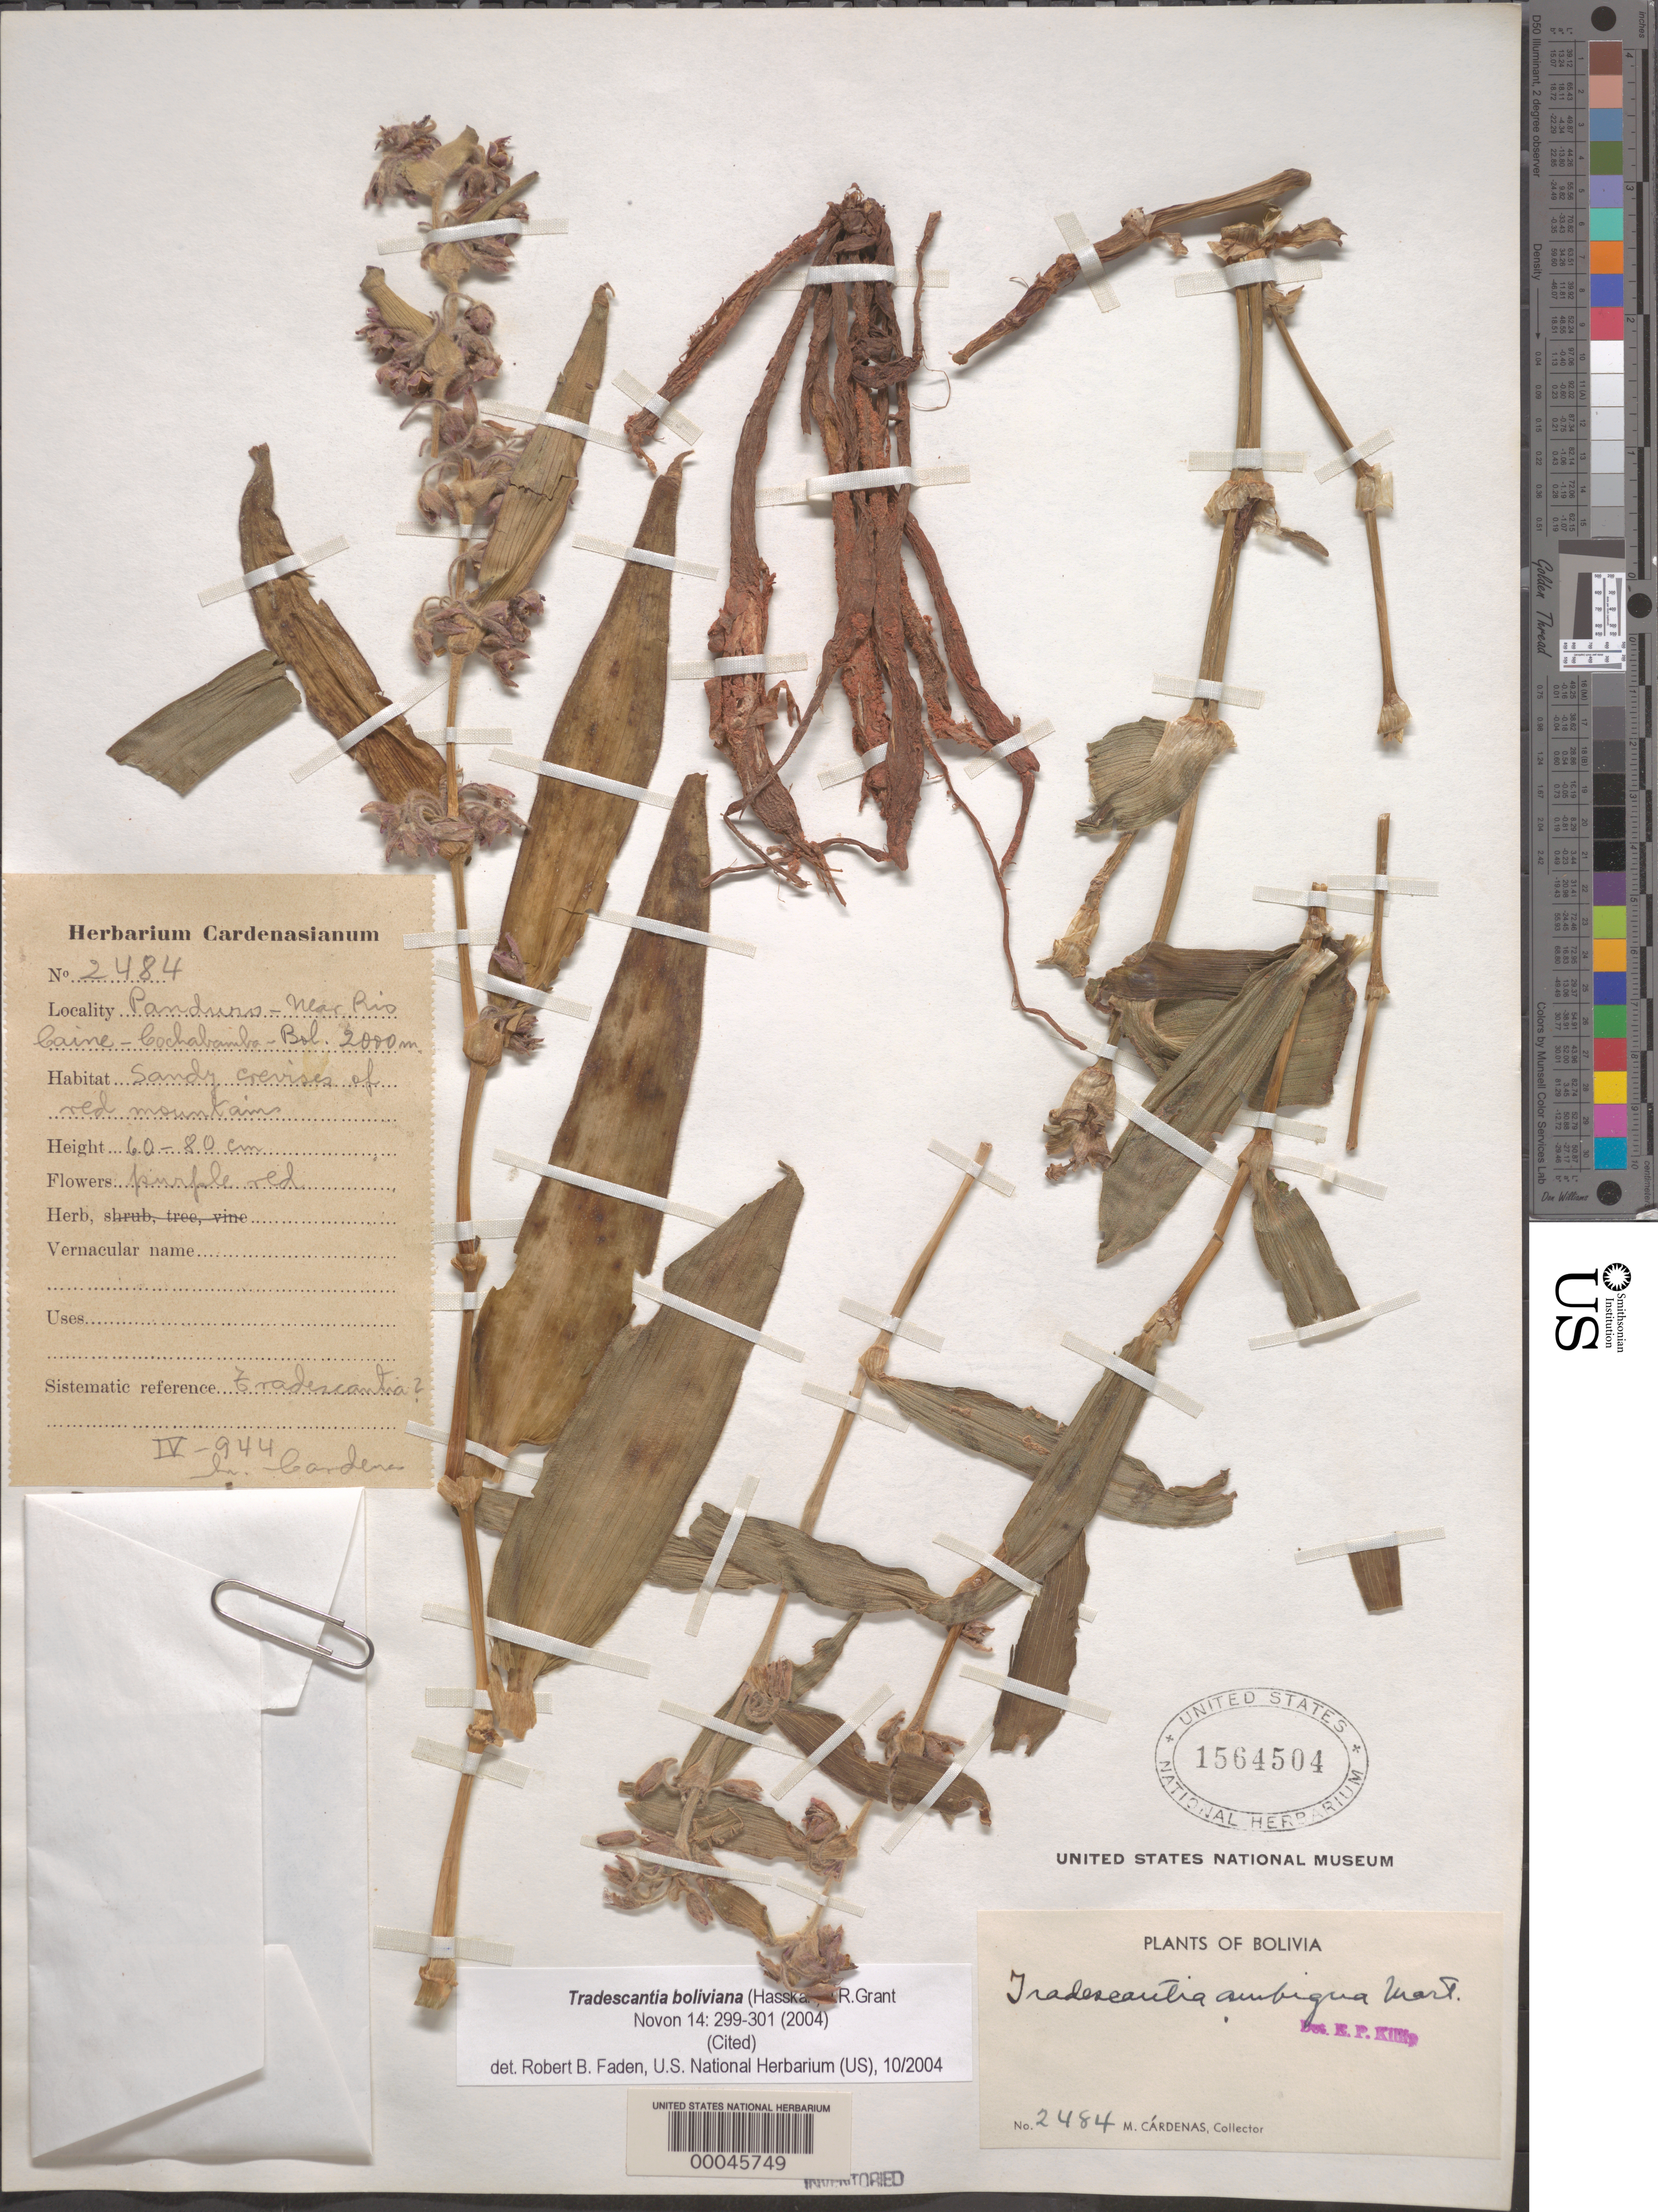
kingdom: Plantae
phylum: Tracheophyta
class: Liliopsida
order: Commelinales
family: Commelinaceae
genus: Tradescantia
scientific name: Tradescantia ambigua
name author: Mart. ex Schult. & Schult. f.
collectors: M. Cárdenas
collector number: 2484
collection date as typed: Apr 1944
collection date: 1944-04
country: Bolivia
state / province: Cochabamba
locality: Panduro, near Rio Caine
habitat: Sandy crevices of red mountain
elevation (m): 2000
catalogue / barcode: US 1564504